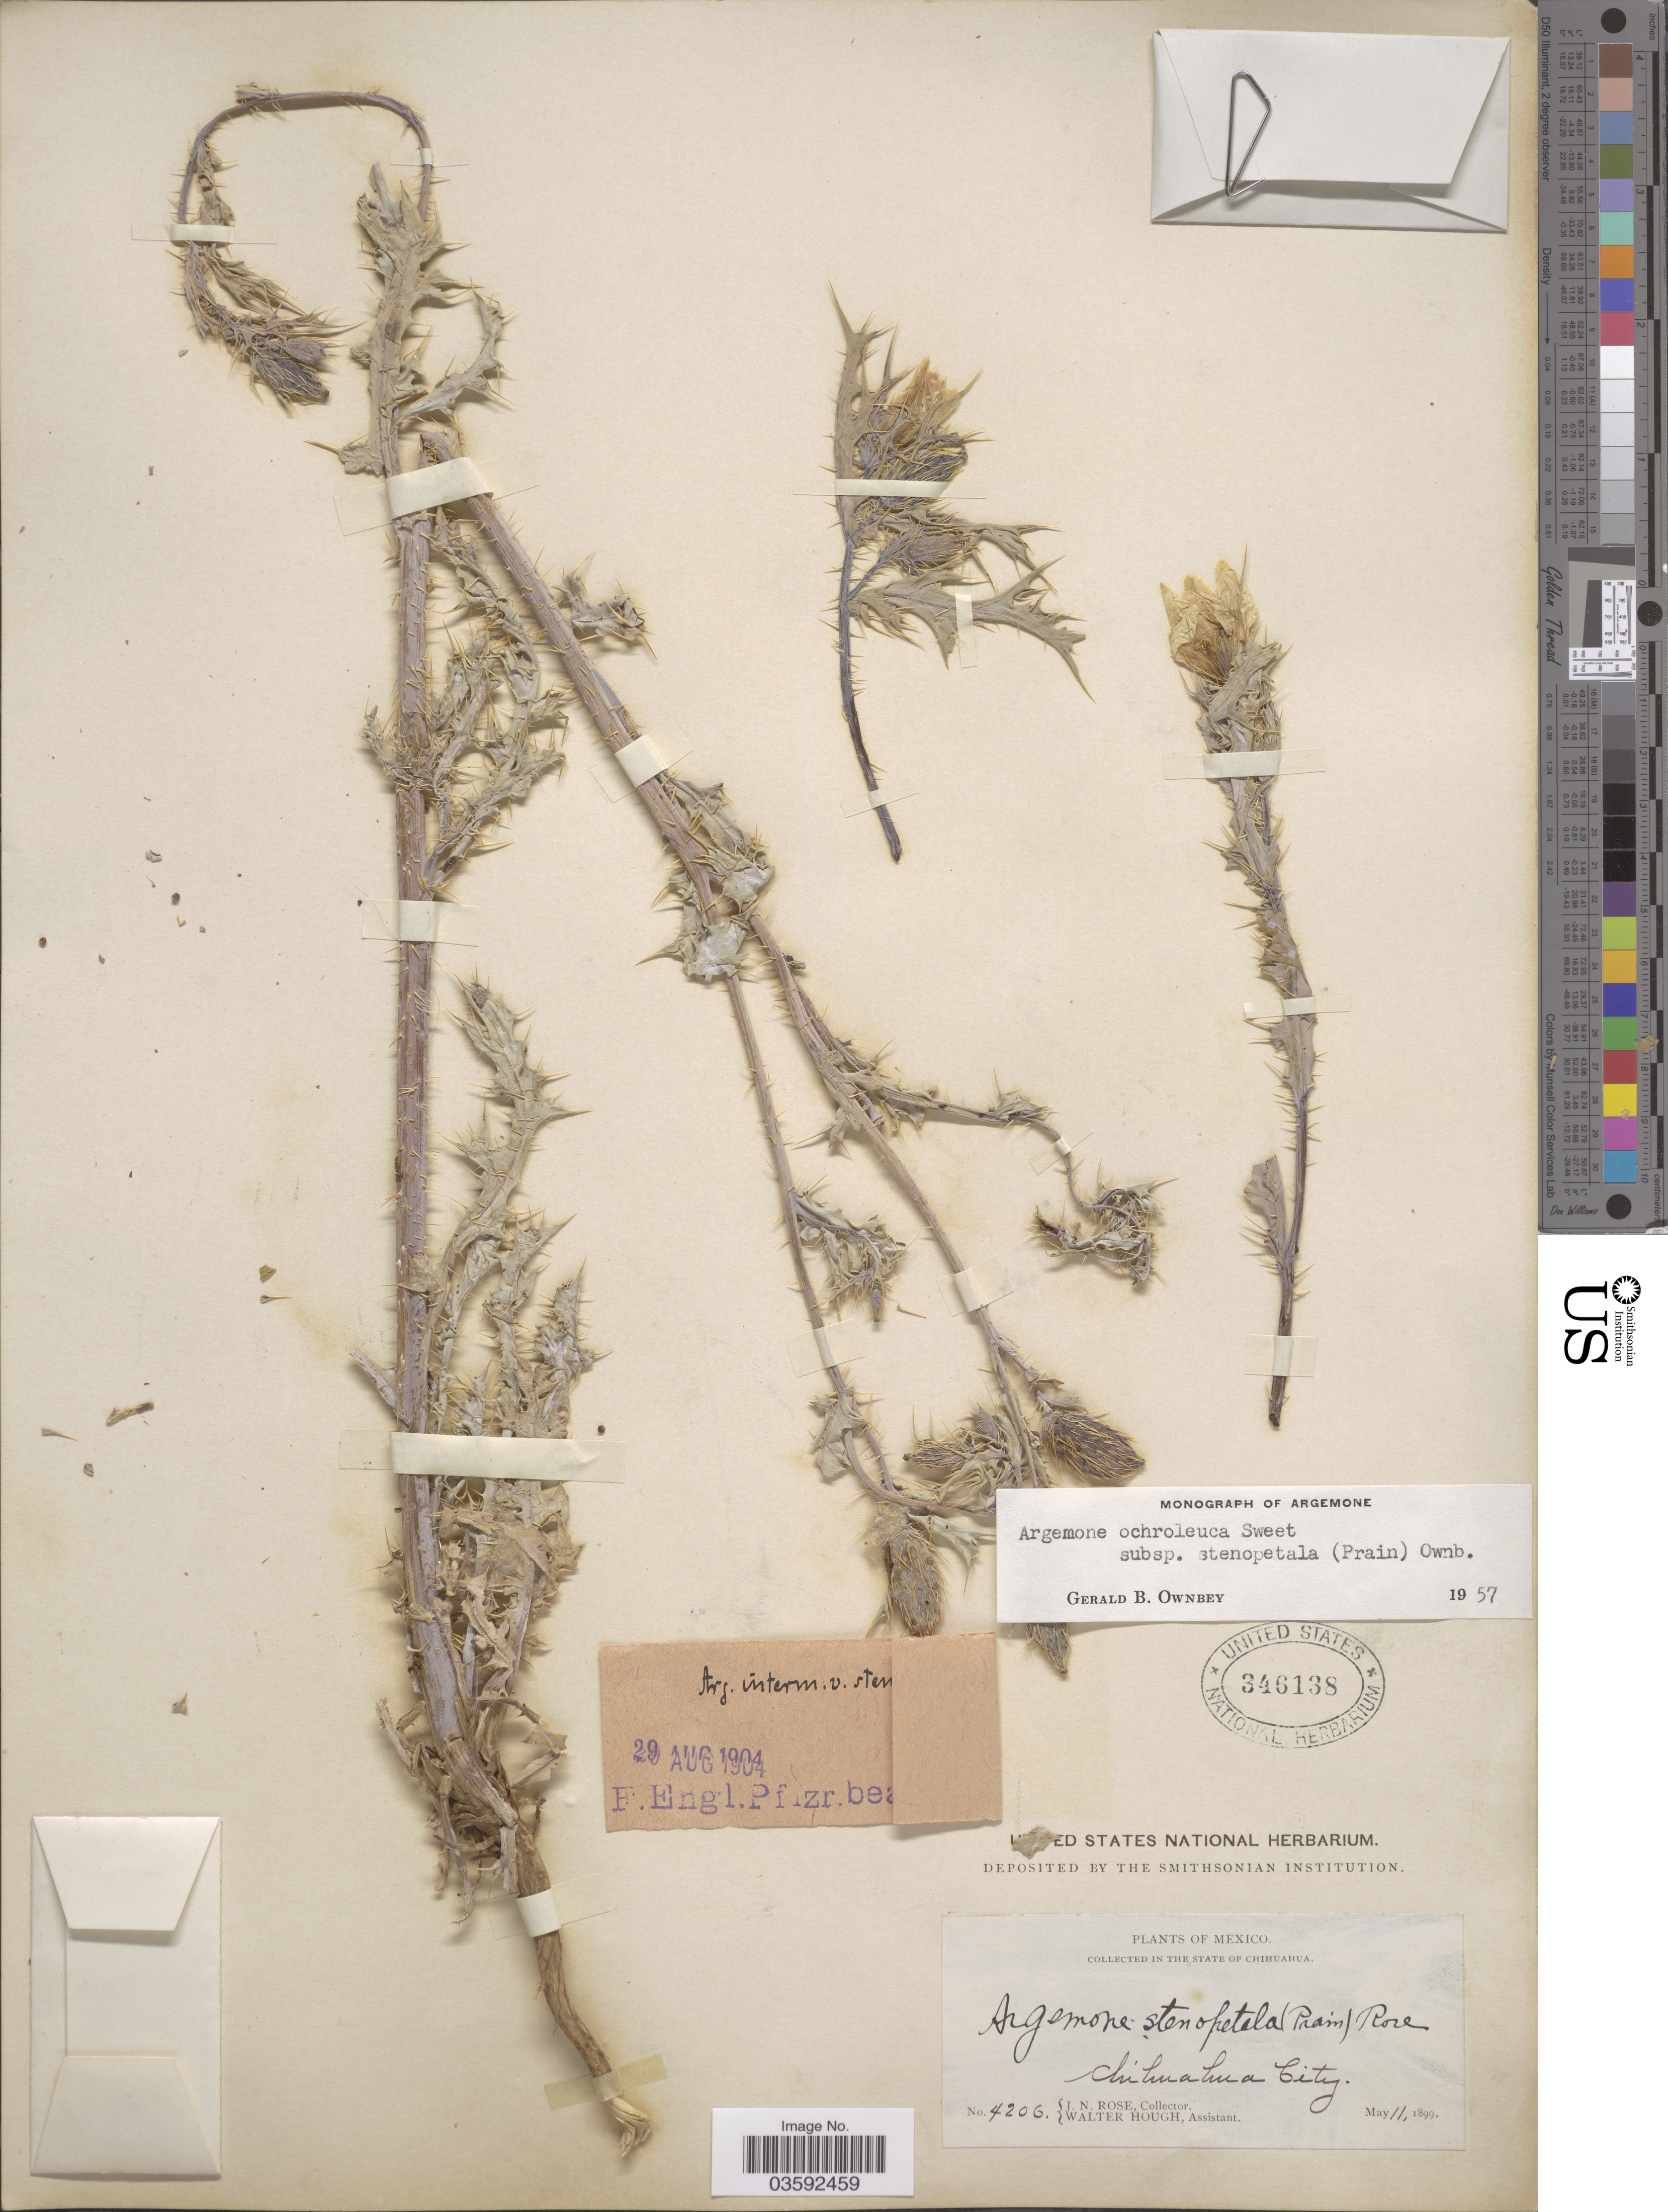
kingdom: Plantae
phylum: Tracheophyta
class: Magnoliopsida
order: Ranunculales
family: Papaveraceae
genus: Argemone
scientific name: Argemone ochroleuca subsp. stenopetala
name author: (Prain) G.B. Ownbey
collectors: J. N. Rose & W. Hough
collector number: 4206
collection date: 1899-05-11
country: Mexico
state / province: Chihuahua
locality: Chihuahua City.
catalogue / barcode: US 346138